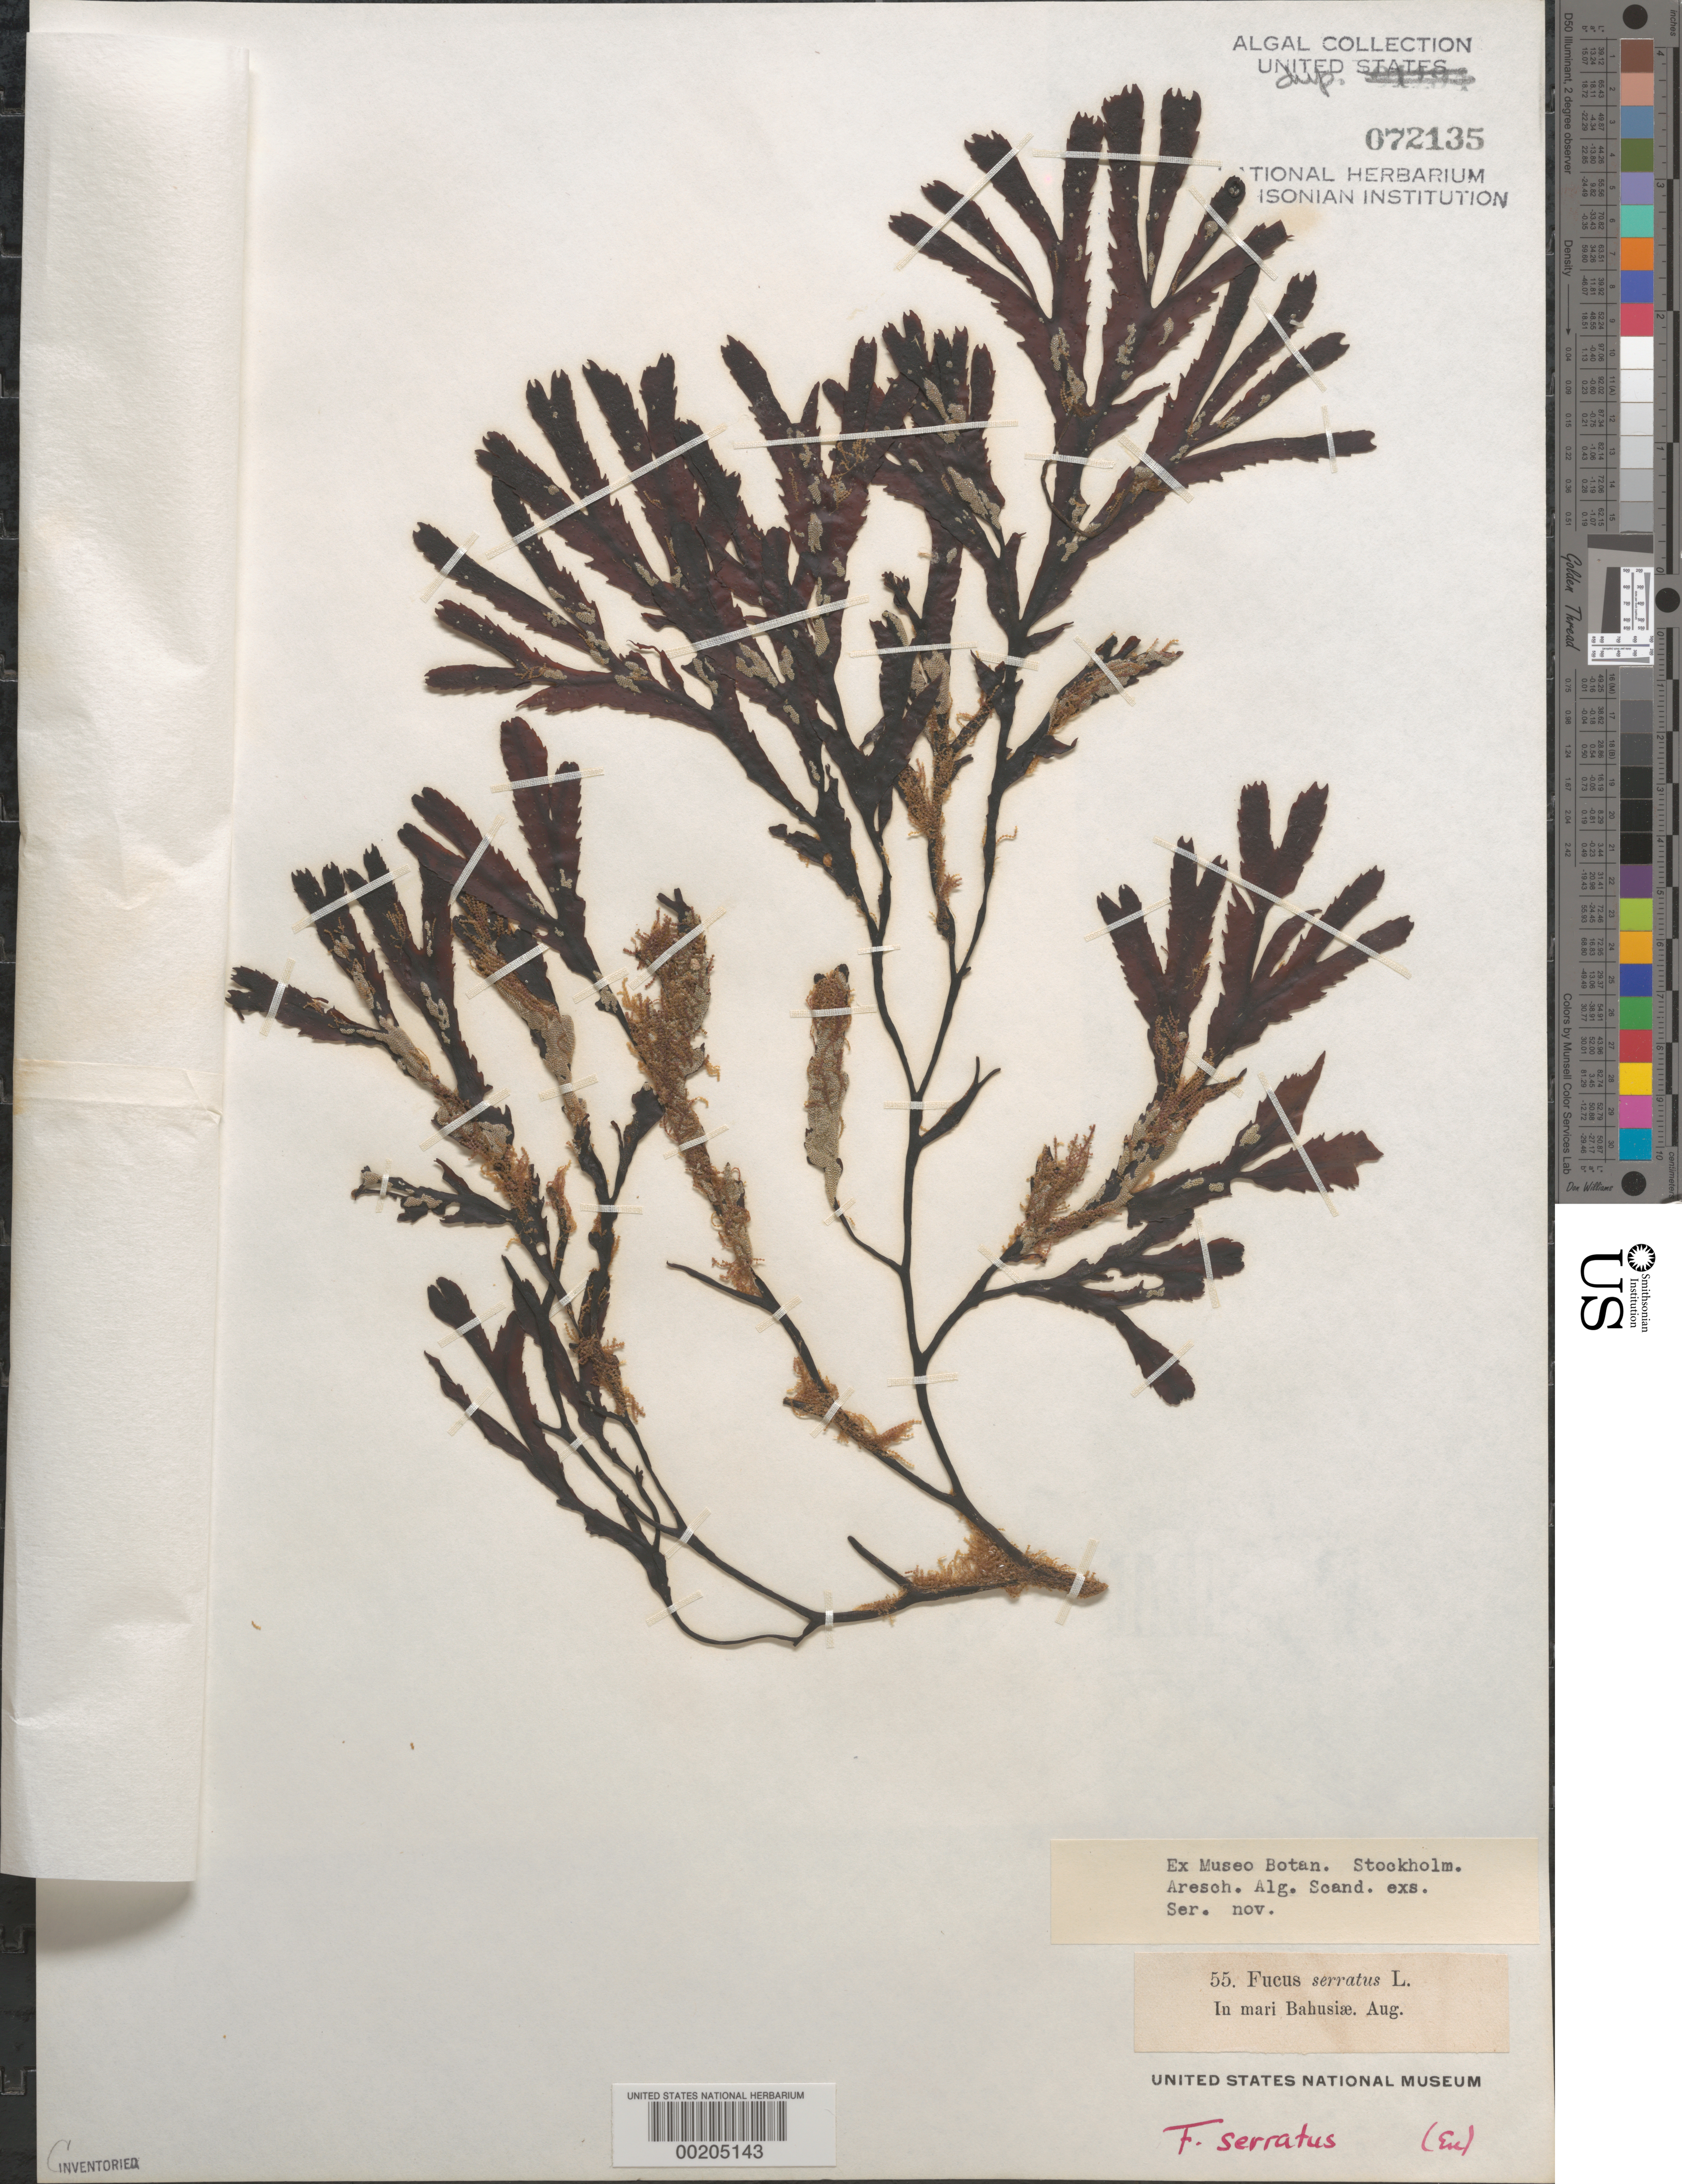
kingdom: Chromista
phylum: Ochrophyta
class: Phaeophyceae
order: Fucales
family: Fucaceae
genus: Fucus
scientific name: Fucus serratus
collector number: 55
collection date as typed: Aug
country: Sweden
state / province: Västra Götaland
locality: Bohus bay (mari bahusiae)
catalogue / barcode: US 72135